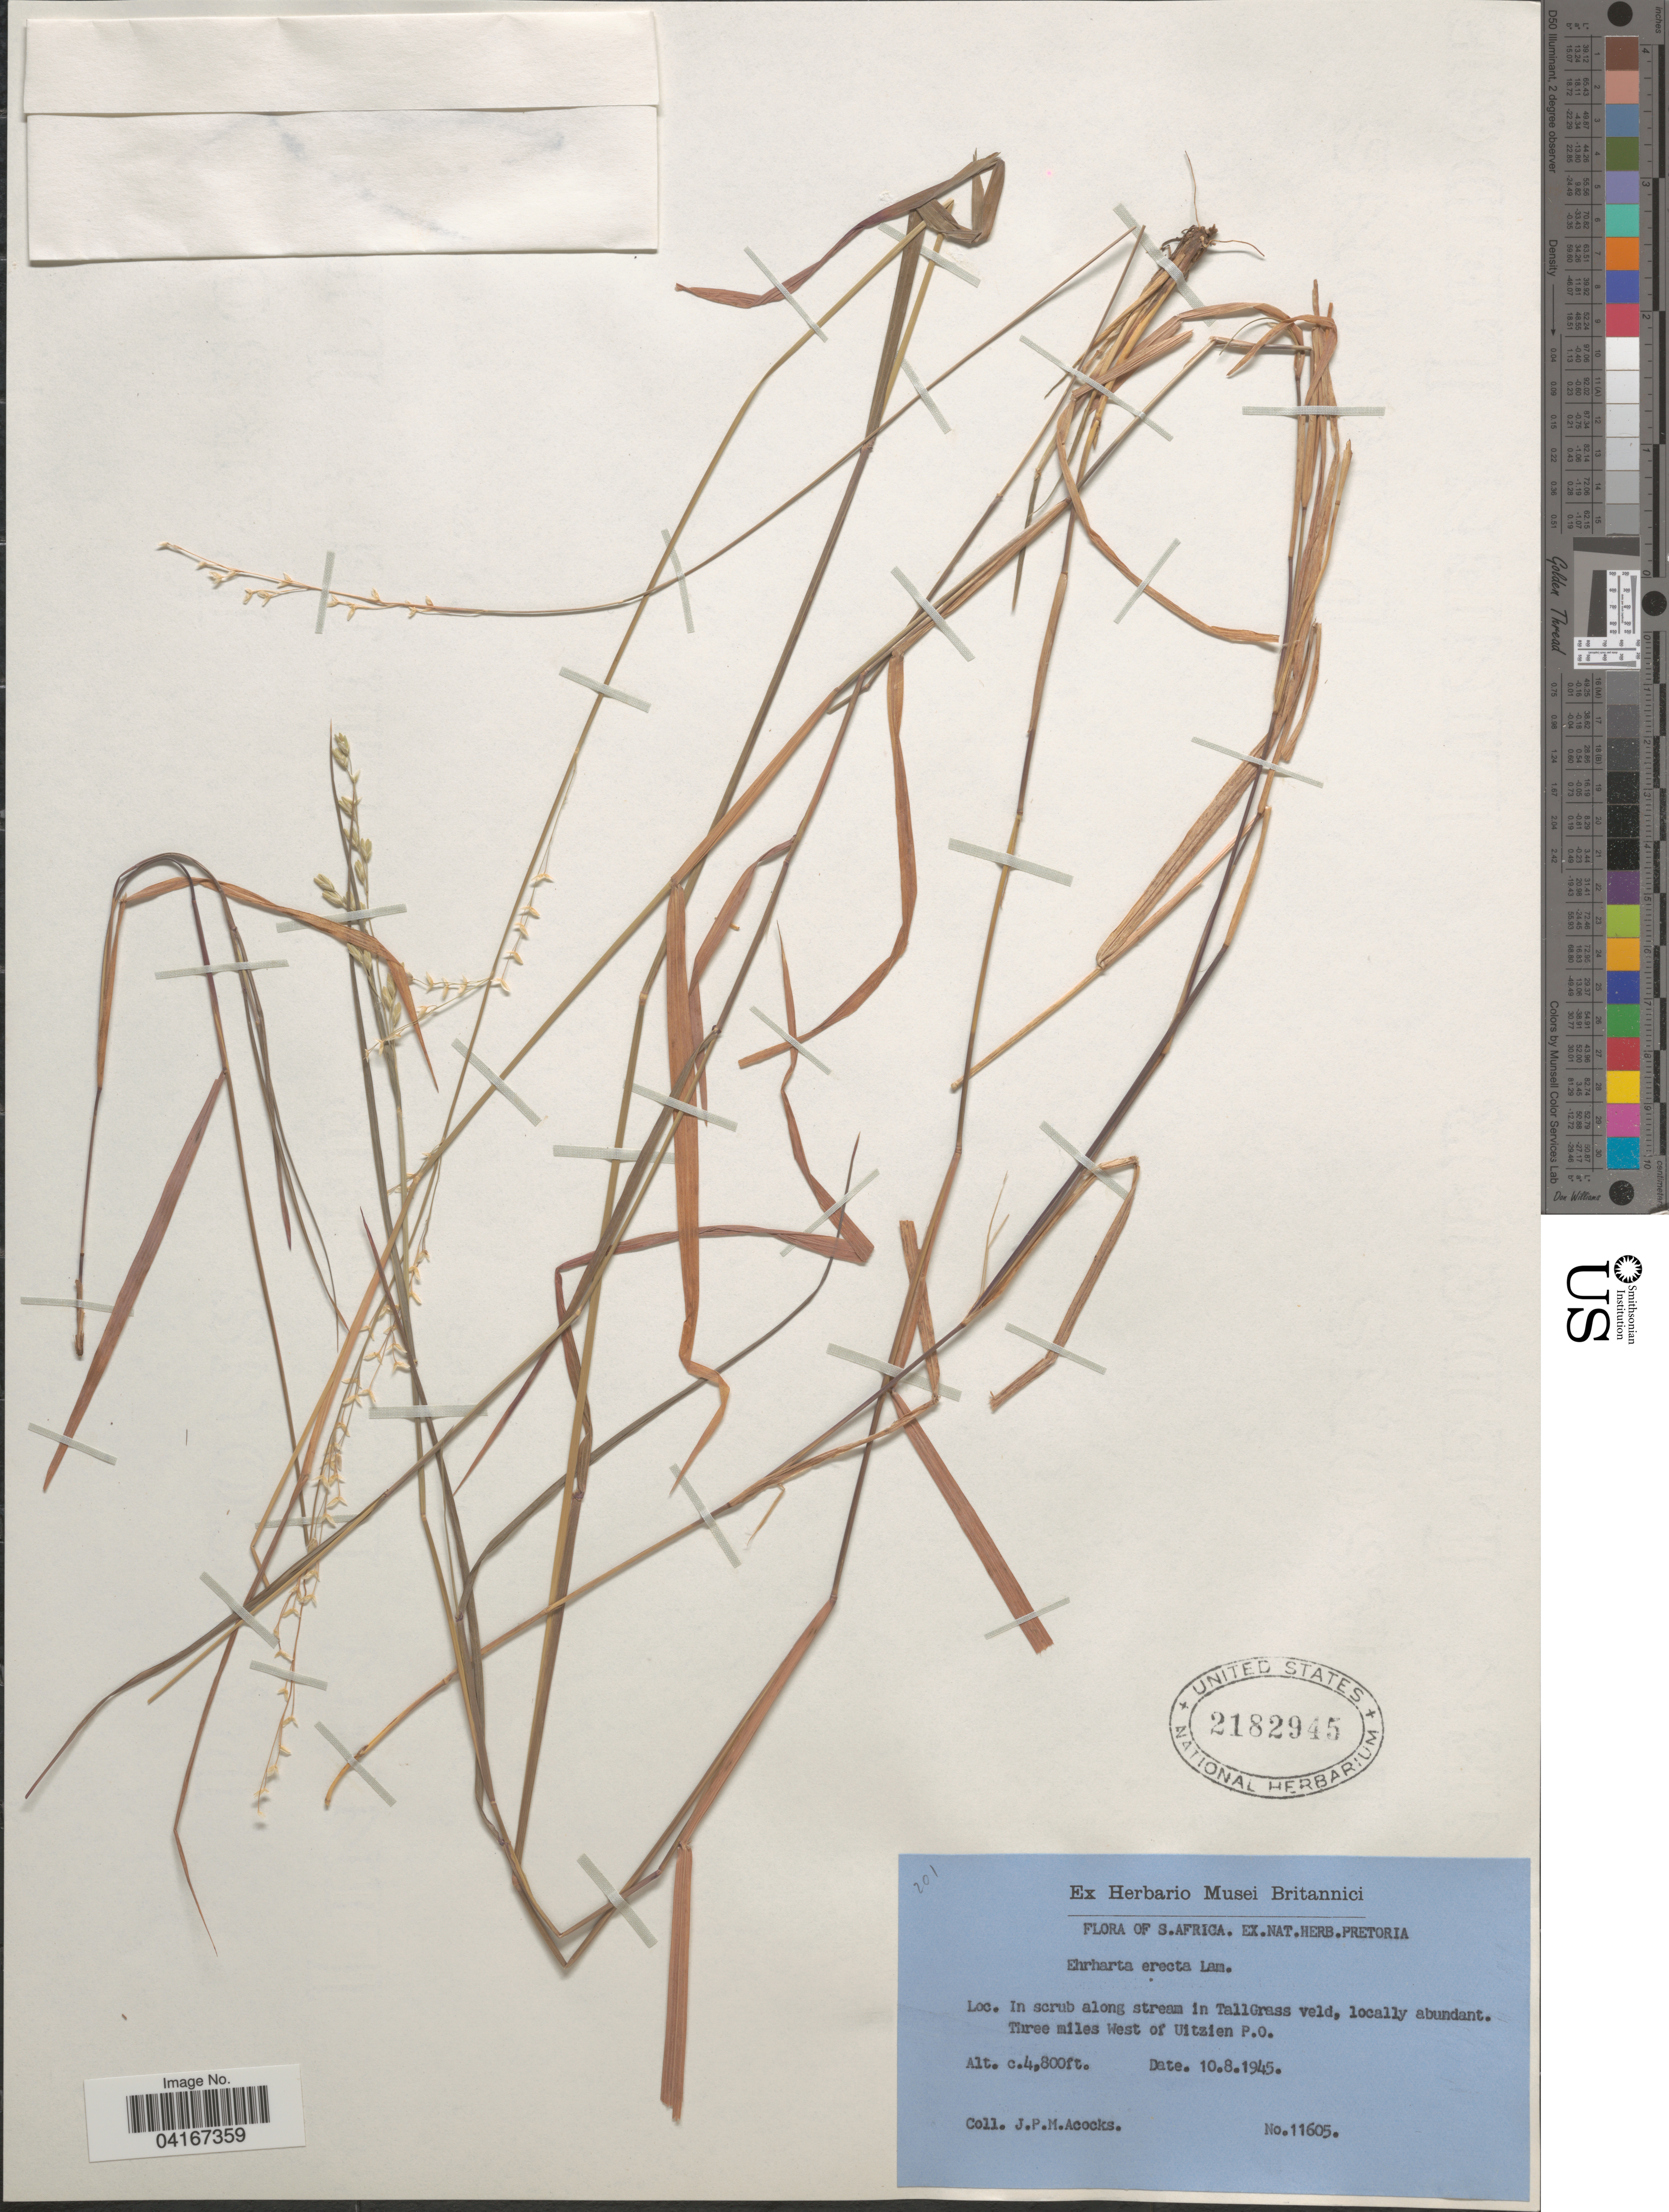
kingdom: Plantae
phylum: Tracheophyta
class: Liliopsida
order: Poales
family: Poaceae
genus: Ehrharta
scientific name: Ehrharta erecta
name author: Lam.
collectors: J. P. Acocks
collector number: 11605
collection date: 1945-08-10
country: South Africa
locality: In scrub along stream in TallGrass veld, locally abundant. Three miles West of Uitzien P.O.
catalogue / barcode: US 2182945